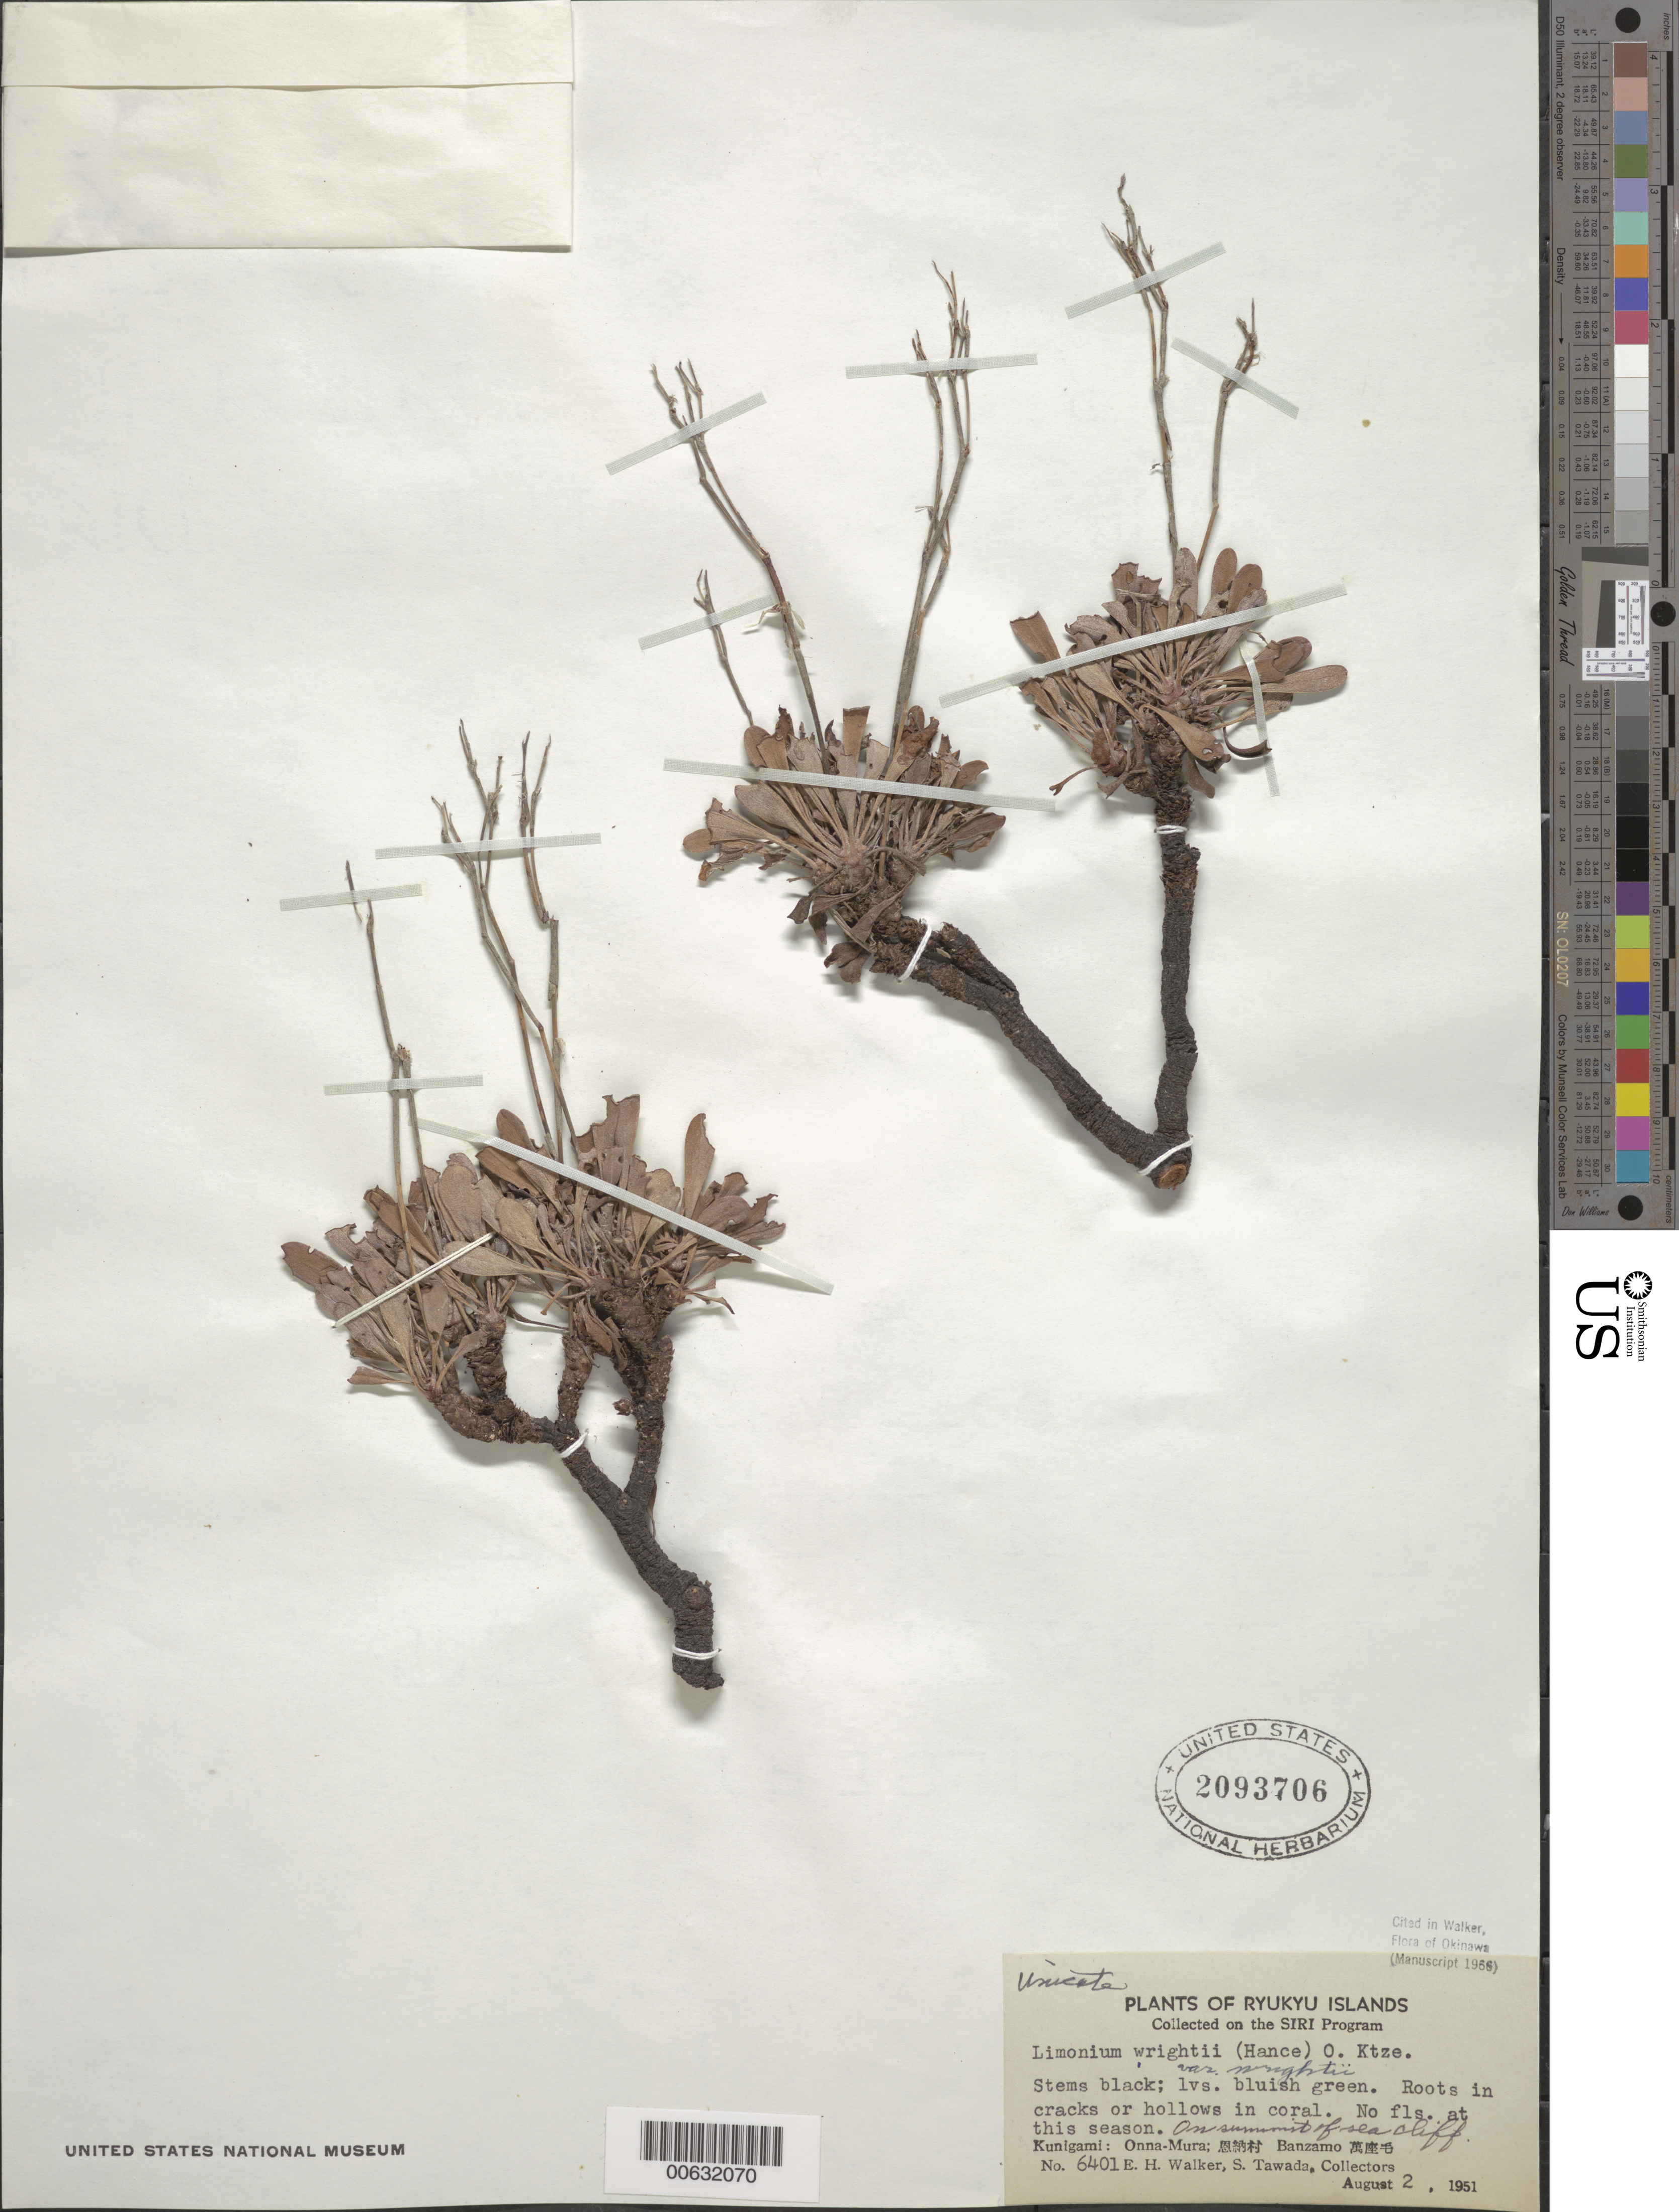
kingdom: Plantae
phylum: Tracheophyta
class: Magnoliopsida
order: Caryophyllales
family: Plumbaginaceae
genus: Limonium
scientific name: Limonium wrightii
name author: (Hance) Kuntze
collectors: E. H. Walker & S. Tawada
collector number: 6401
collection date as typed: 02 Aug 1951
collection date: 1951-08-02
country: Japan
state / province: Okinawa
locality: Kunigami, Onna-Mura, Banzamo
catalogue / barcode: US 2093706